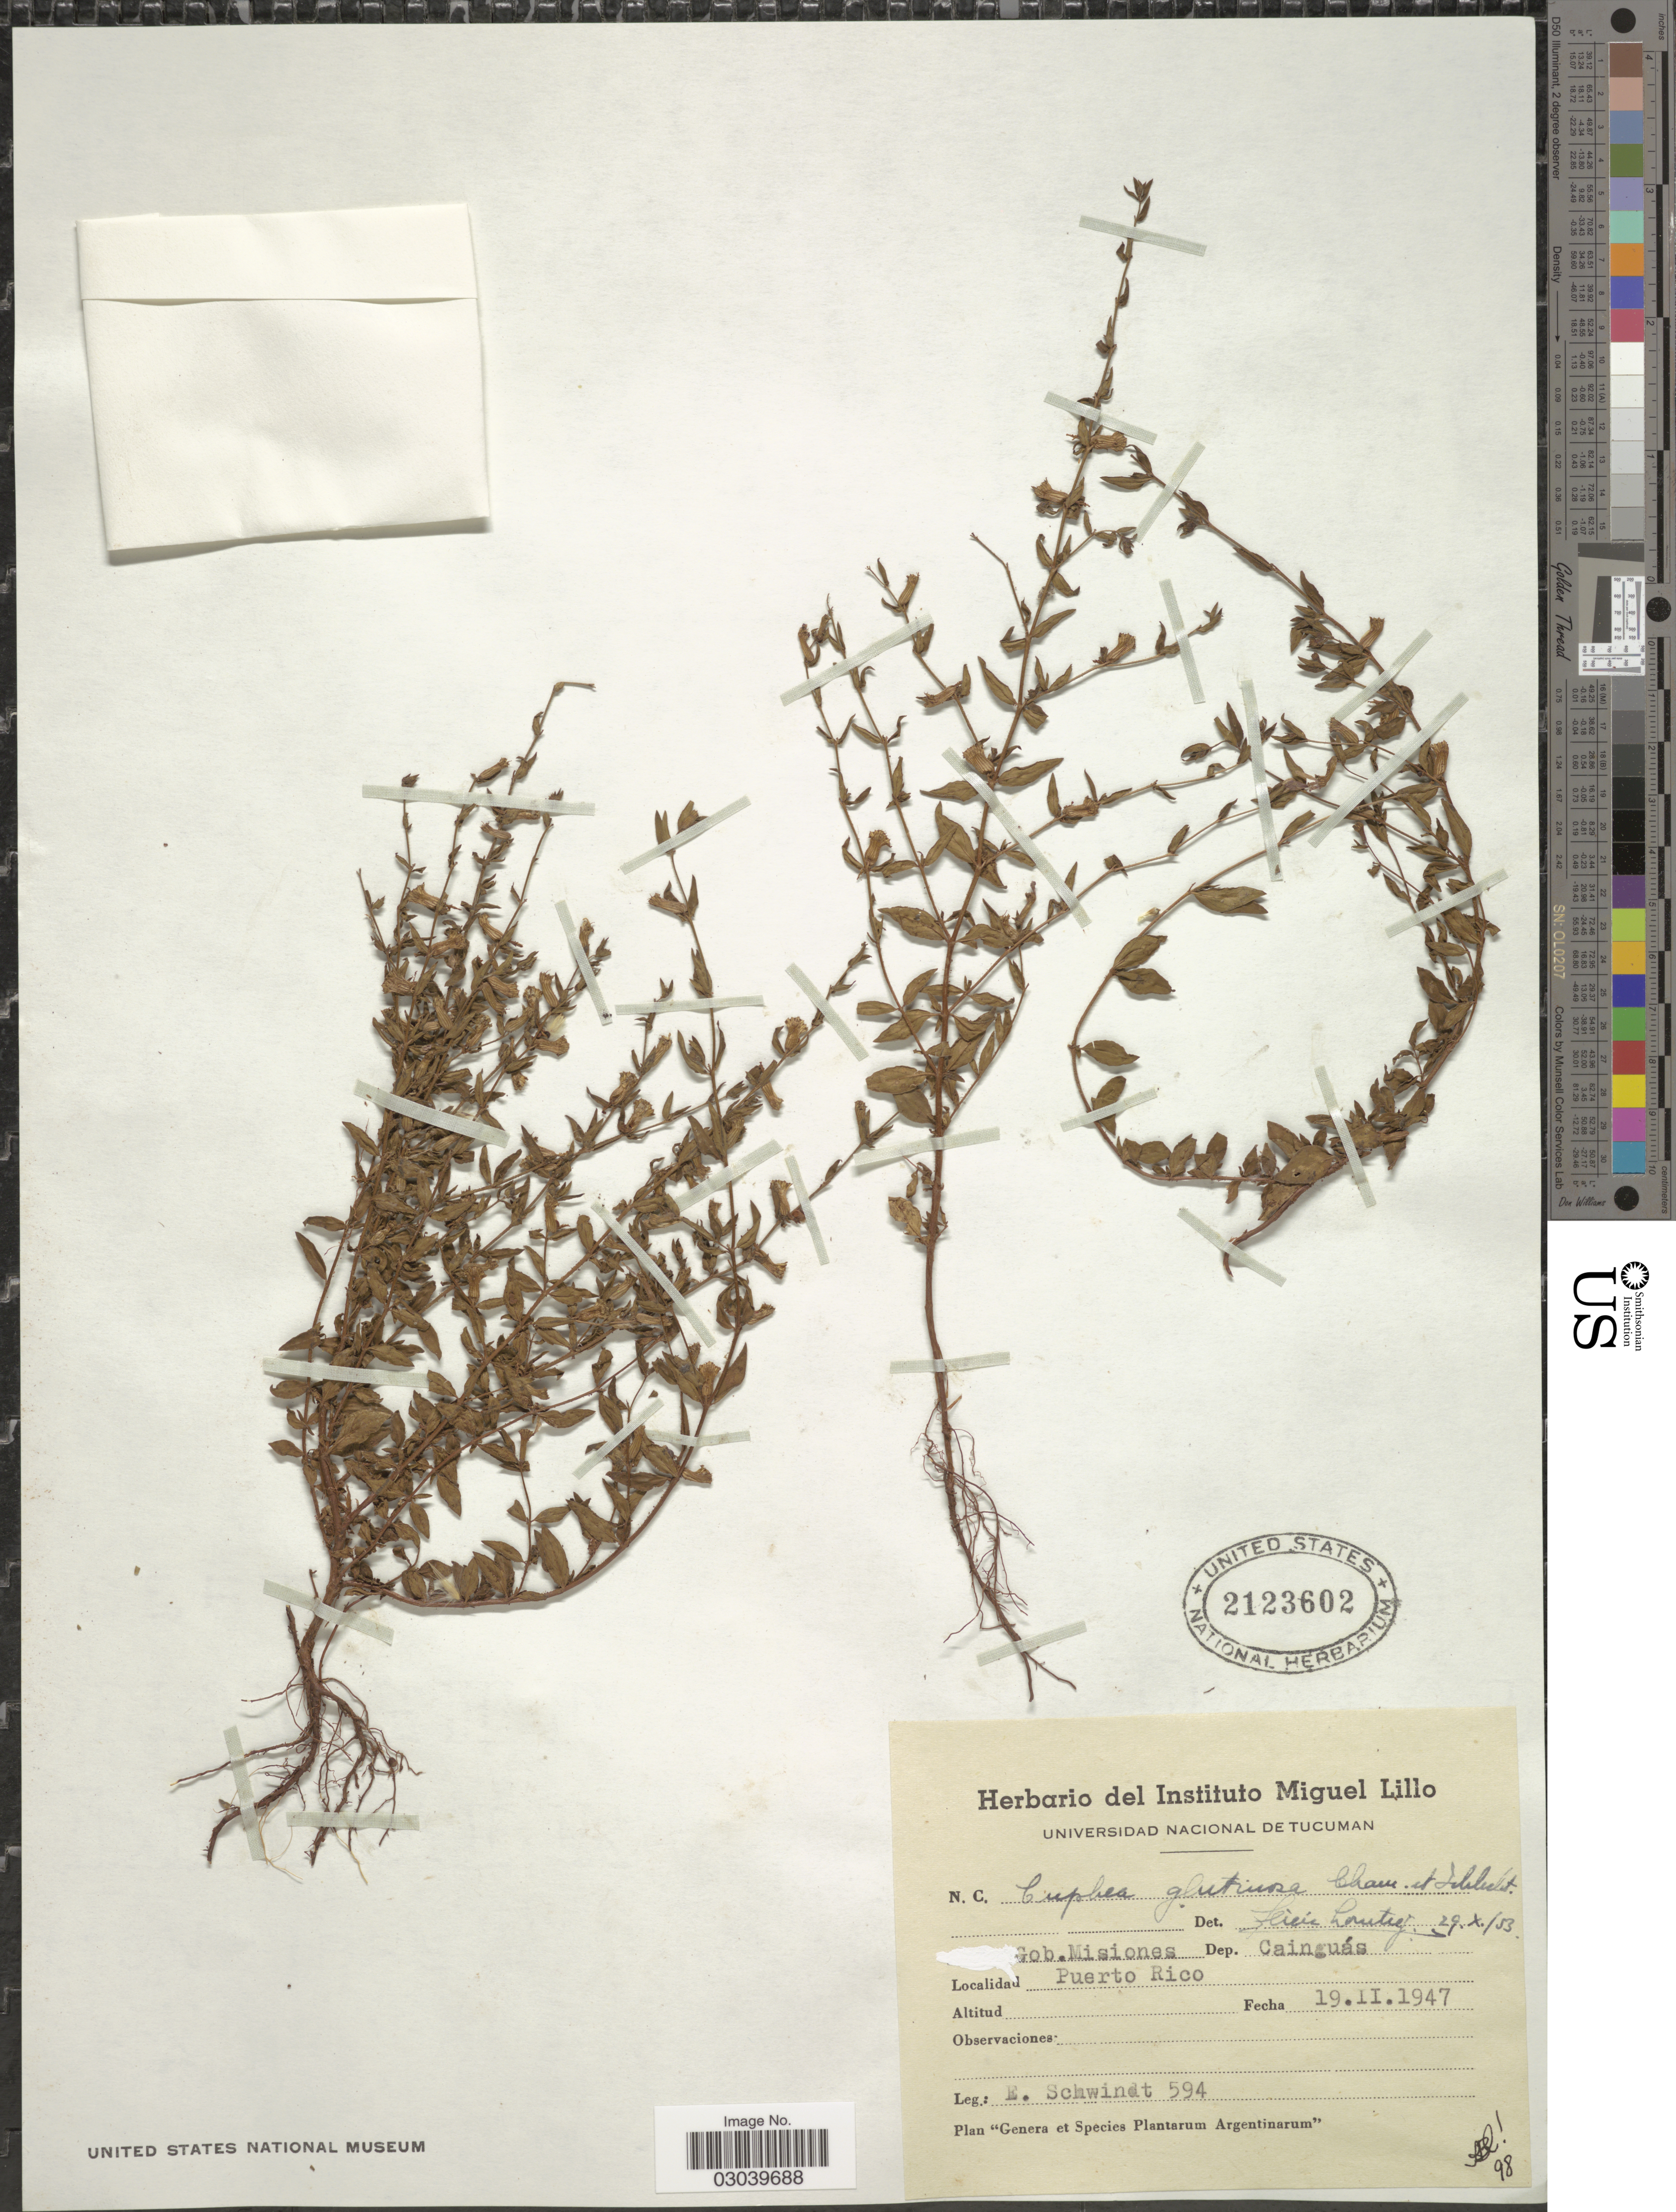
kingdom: Plantae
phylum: Tracheophyta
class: Magnoliopsida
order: Myrtales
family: Lythraceae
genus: Cuphea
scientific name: Cuphea glutinosa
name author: Cham. & Schltdl.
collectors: E. Schwindt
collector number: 594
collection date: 1947-02-19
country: Argentina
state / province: Misiones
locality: Gob. Misiones. Dep. Cainguás. Puerto Rico.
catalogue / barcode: US 2123602